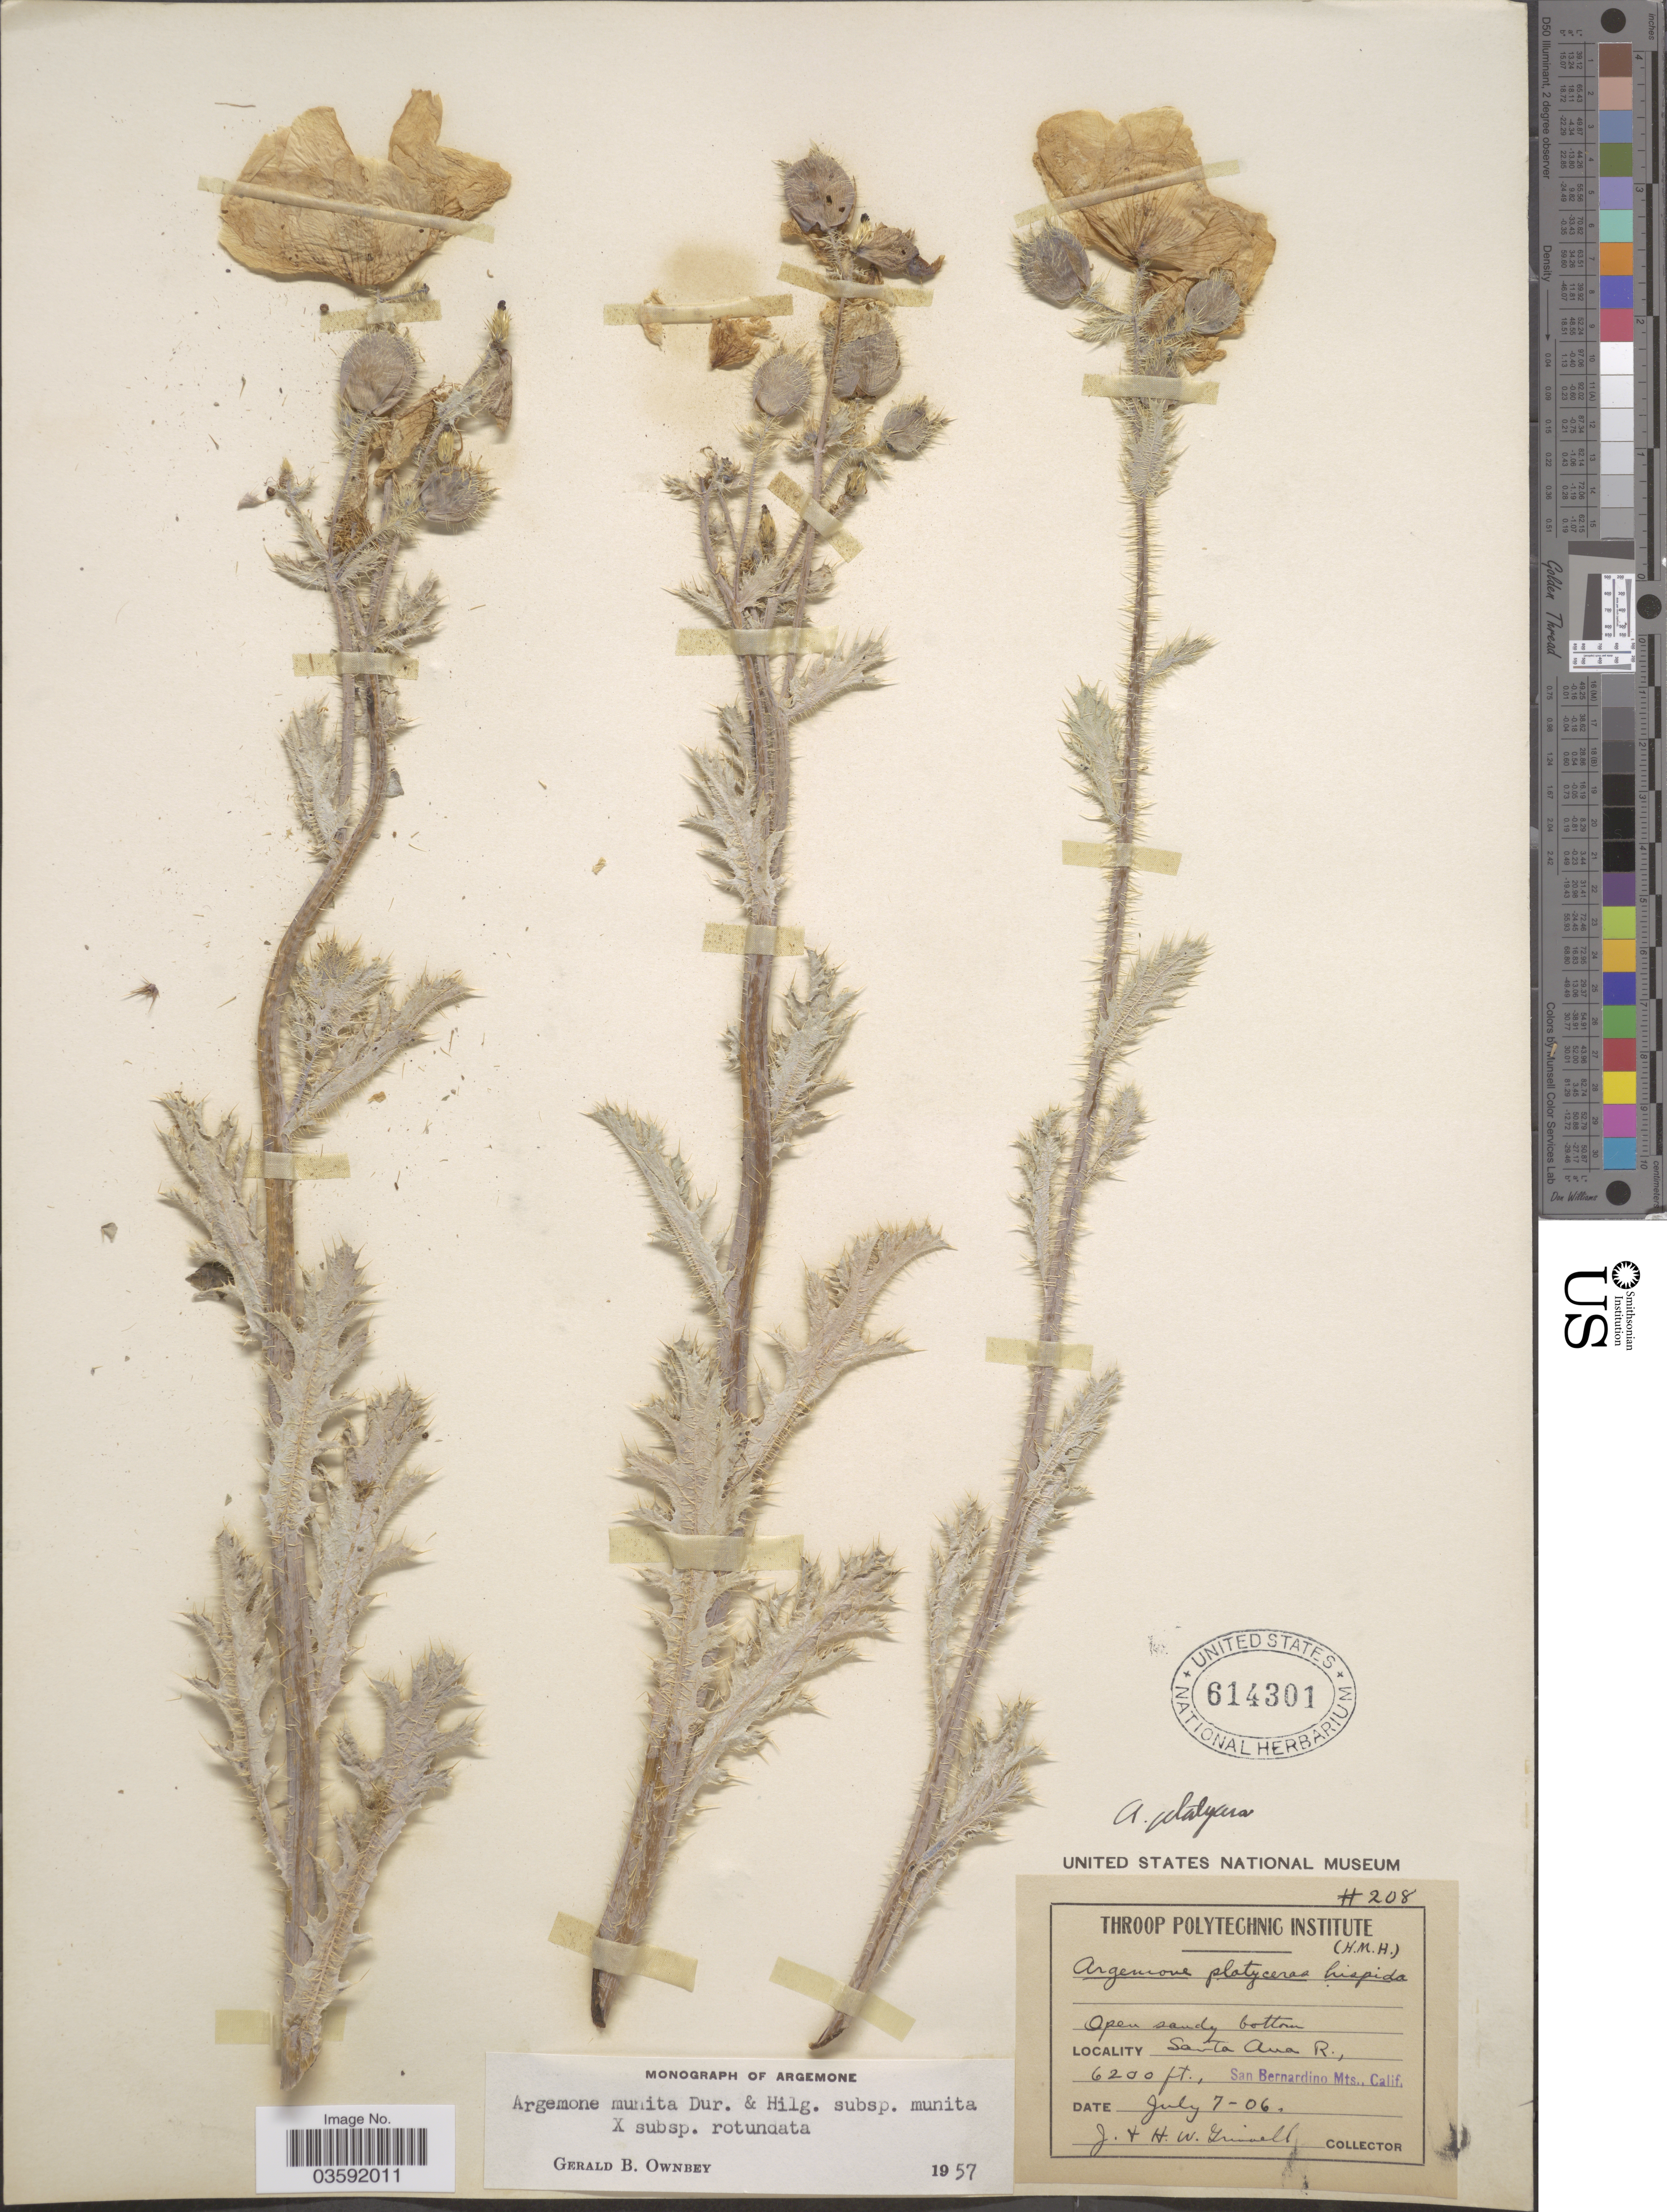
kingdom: Plantae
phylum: Tracheophyta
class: Magnoliopsida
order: Ranunculales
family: Papaveraceae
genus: Argemone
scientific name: Argemone munita Durand & Hilg. subsp. munita x A. munita subsp. rotundata (Rydb.) G.B. Ownbey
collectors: J. Grinnell & H. Grinnell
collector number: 208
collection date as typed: Transcribed d/m/y: 7/7/6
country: United States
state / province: California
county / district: San Bernardino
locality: Santa Ana R., San Bernardino Mts.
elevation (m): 1890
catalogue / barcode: US 614301